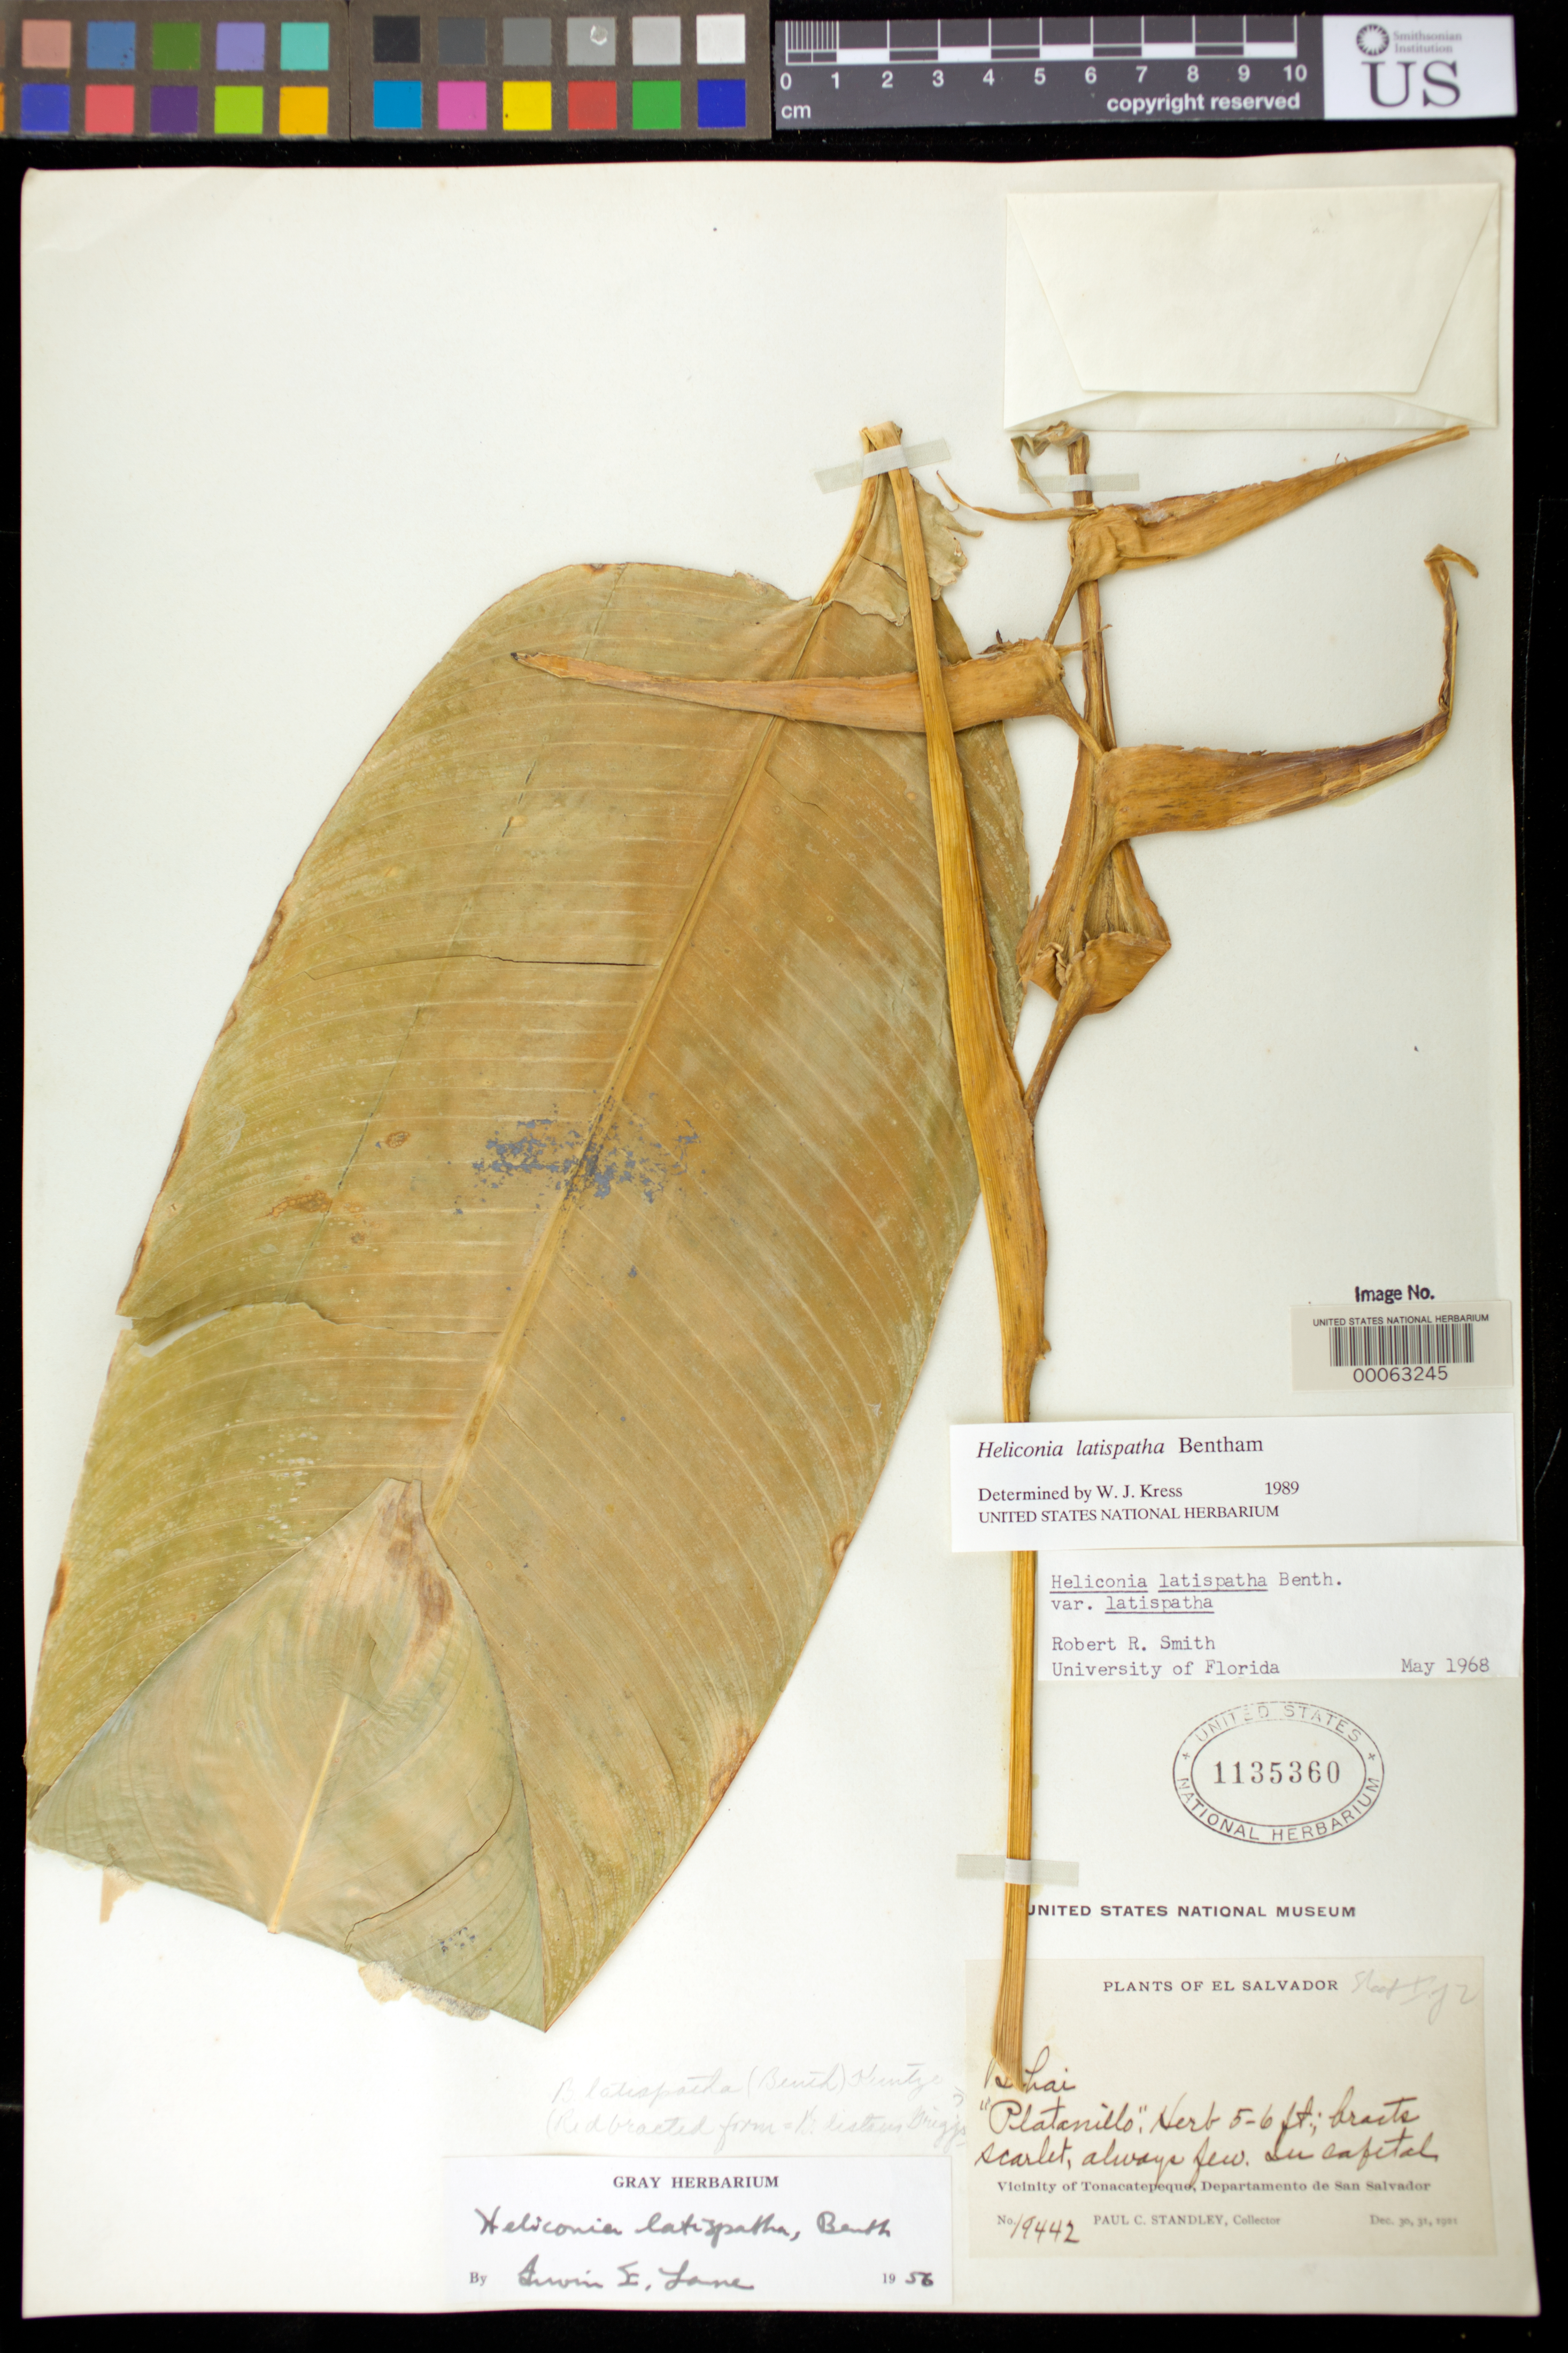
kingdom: Plantae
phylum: Tracheophyta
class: Liliopsida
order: Zingiberales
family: Heliconiaceae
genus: Heliconia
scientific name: Heliconia latispatha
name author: Benth.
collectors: P. C. Standley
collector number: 19442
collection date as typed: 30 Dec 1921 and 31 Dec 1921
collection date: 1921-12-30,1921-12-31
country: El Salvador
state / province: San Salvador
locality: Vicinity of Tonacatepeque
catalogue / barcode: US 1135360